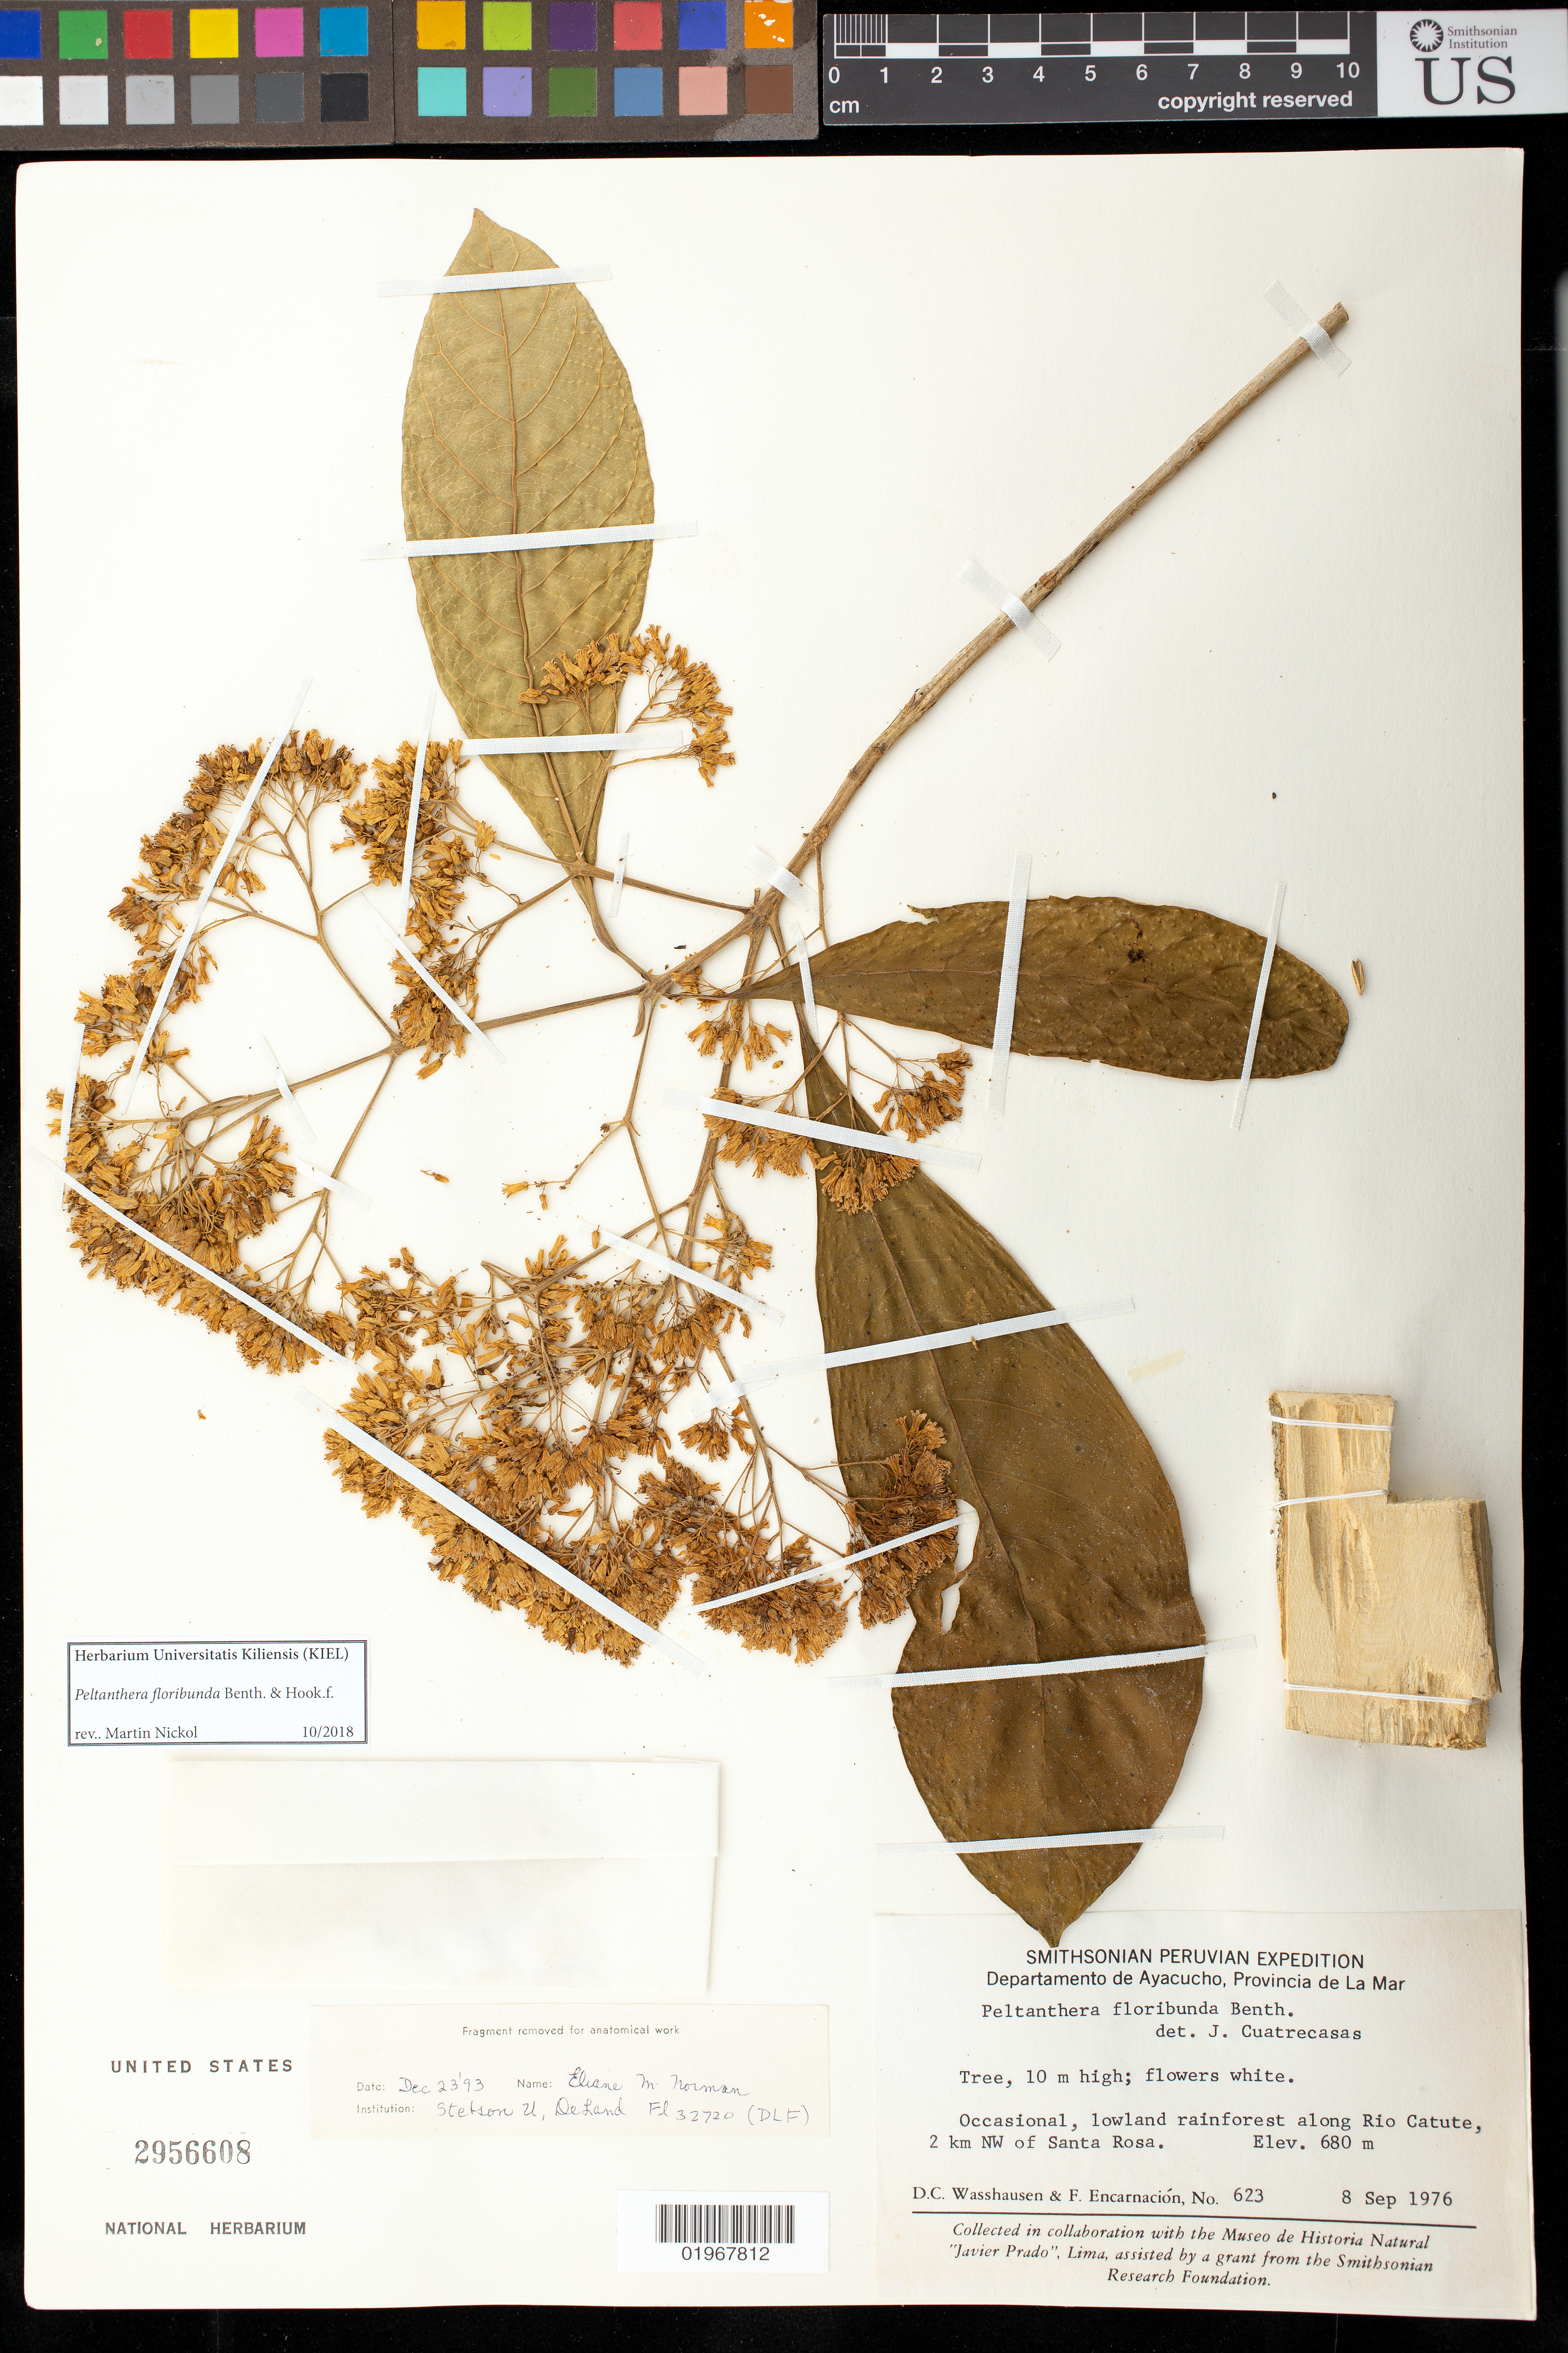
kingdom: Plantae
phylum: Tracheophyta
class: Magnoliopsida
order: Lamiales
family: Peltantheraceae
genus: Peltanthera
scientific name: Peltanthera floribunda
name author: Benth.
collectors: D. C. Wasshausen & F. Encarnación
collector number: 623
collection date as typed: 08 Sep 1976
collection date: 1976-09-08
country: Peru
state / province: Ayacucho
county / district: La Mar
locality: lowland rainforest along Río Caute, 2 km NW of Santa Rosa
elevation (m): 680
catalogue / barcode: US 2956608